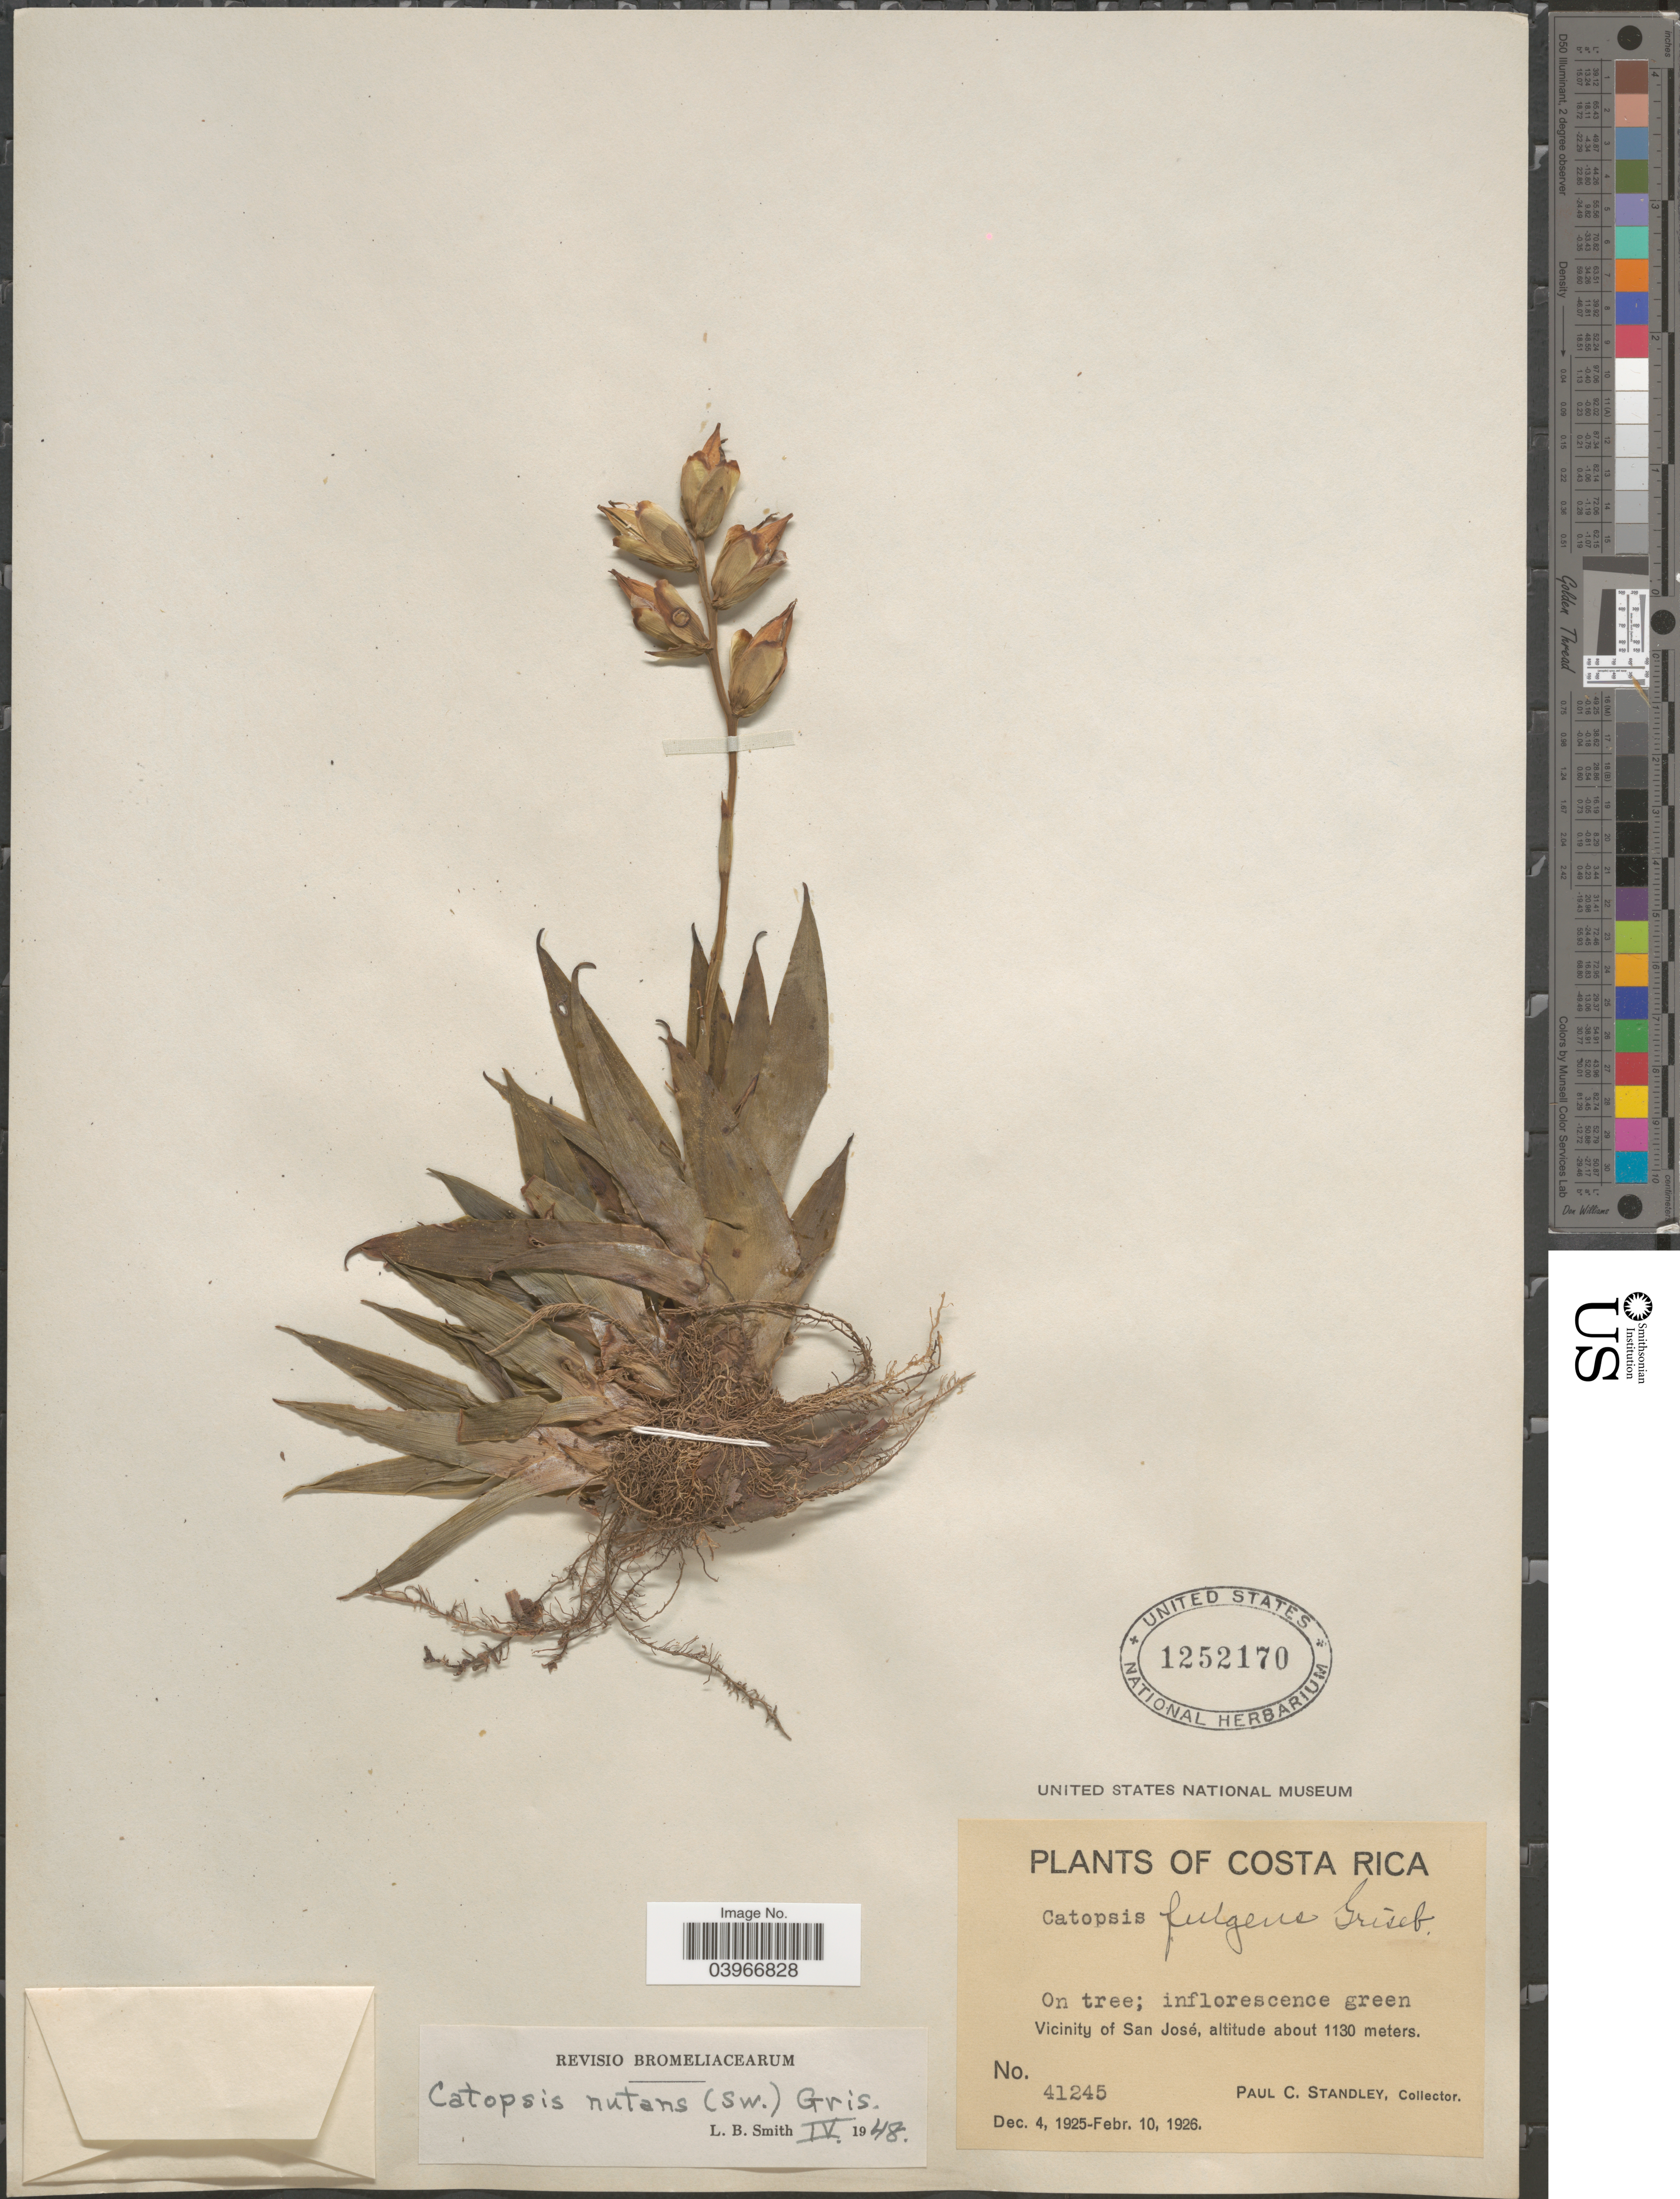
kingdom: Plantae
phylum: Tracheophyta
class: Liliopsida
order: Poales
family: Bromeliaceae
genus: Catopsis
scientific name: Catopsis nutans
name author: (Sw.) Griseb.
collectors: P. C. Standley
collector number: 41245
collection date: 1925-12-04/1926-02-10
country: Costa Rica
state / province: San José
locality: Vicinity of San José.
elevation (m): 1130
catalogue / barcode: US 1252170